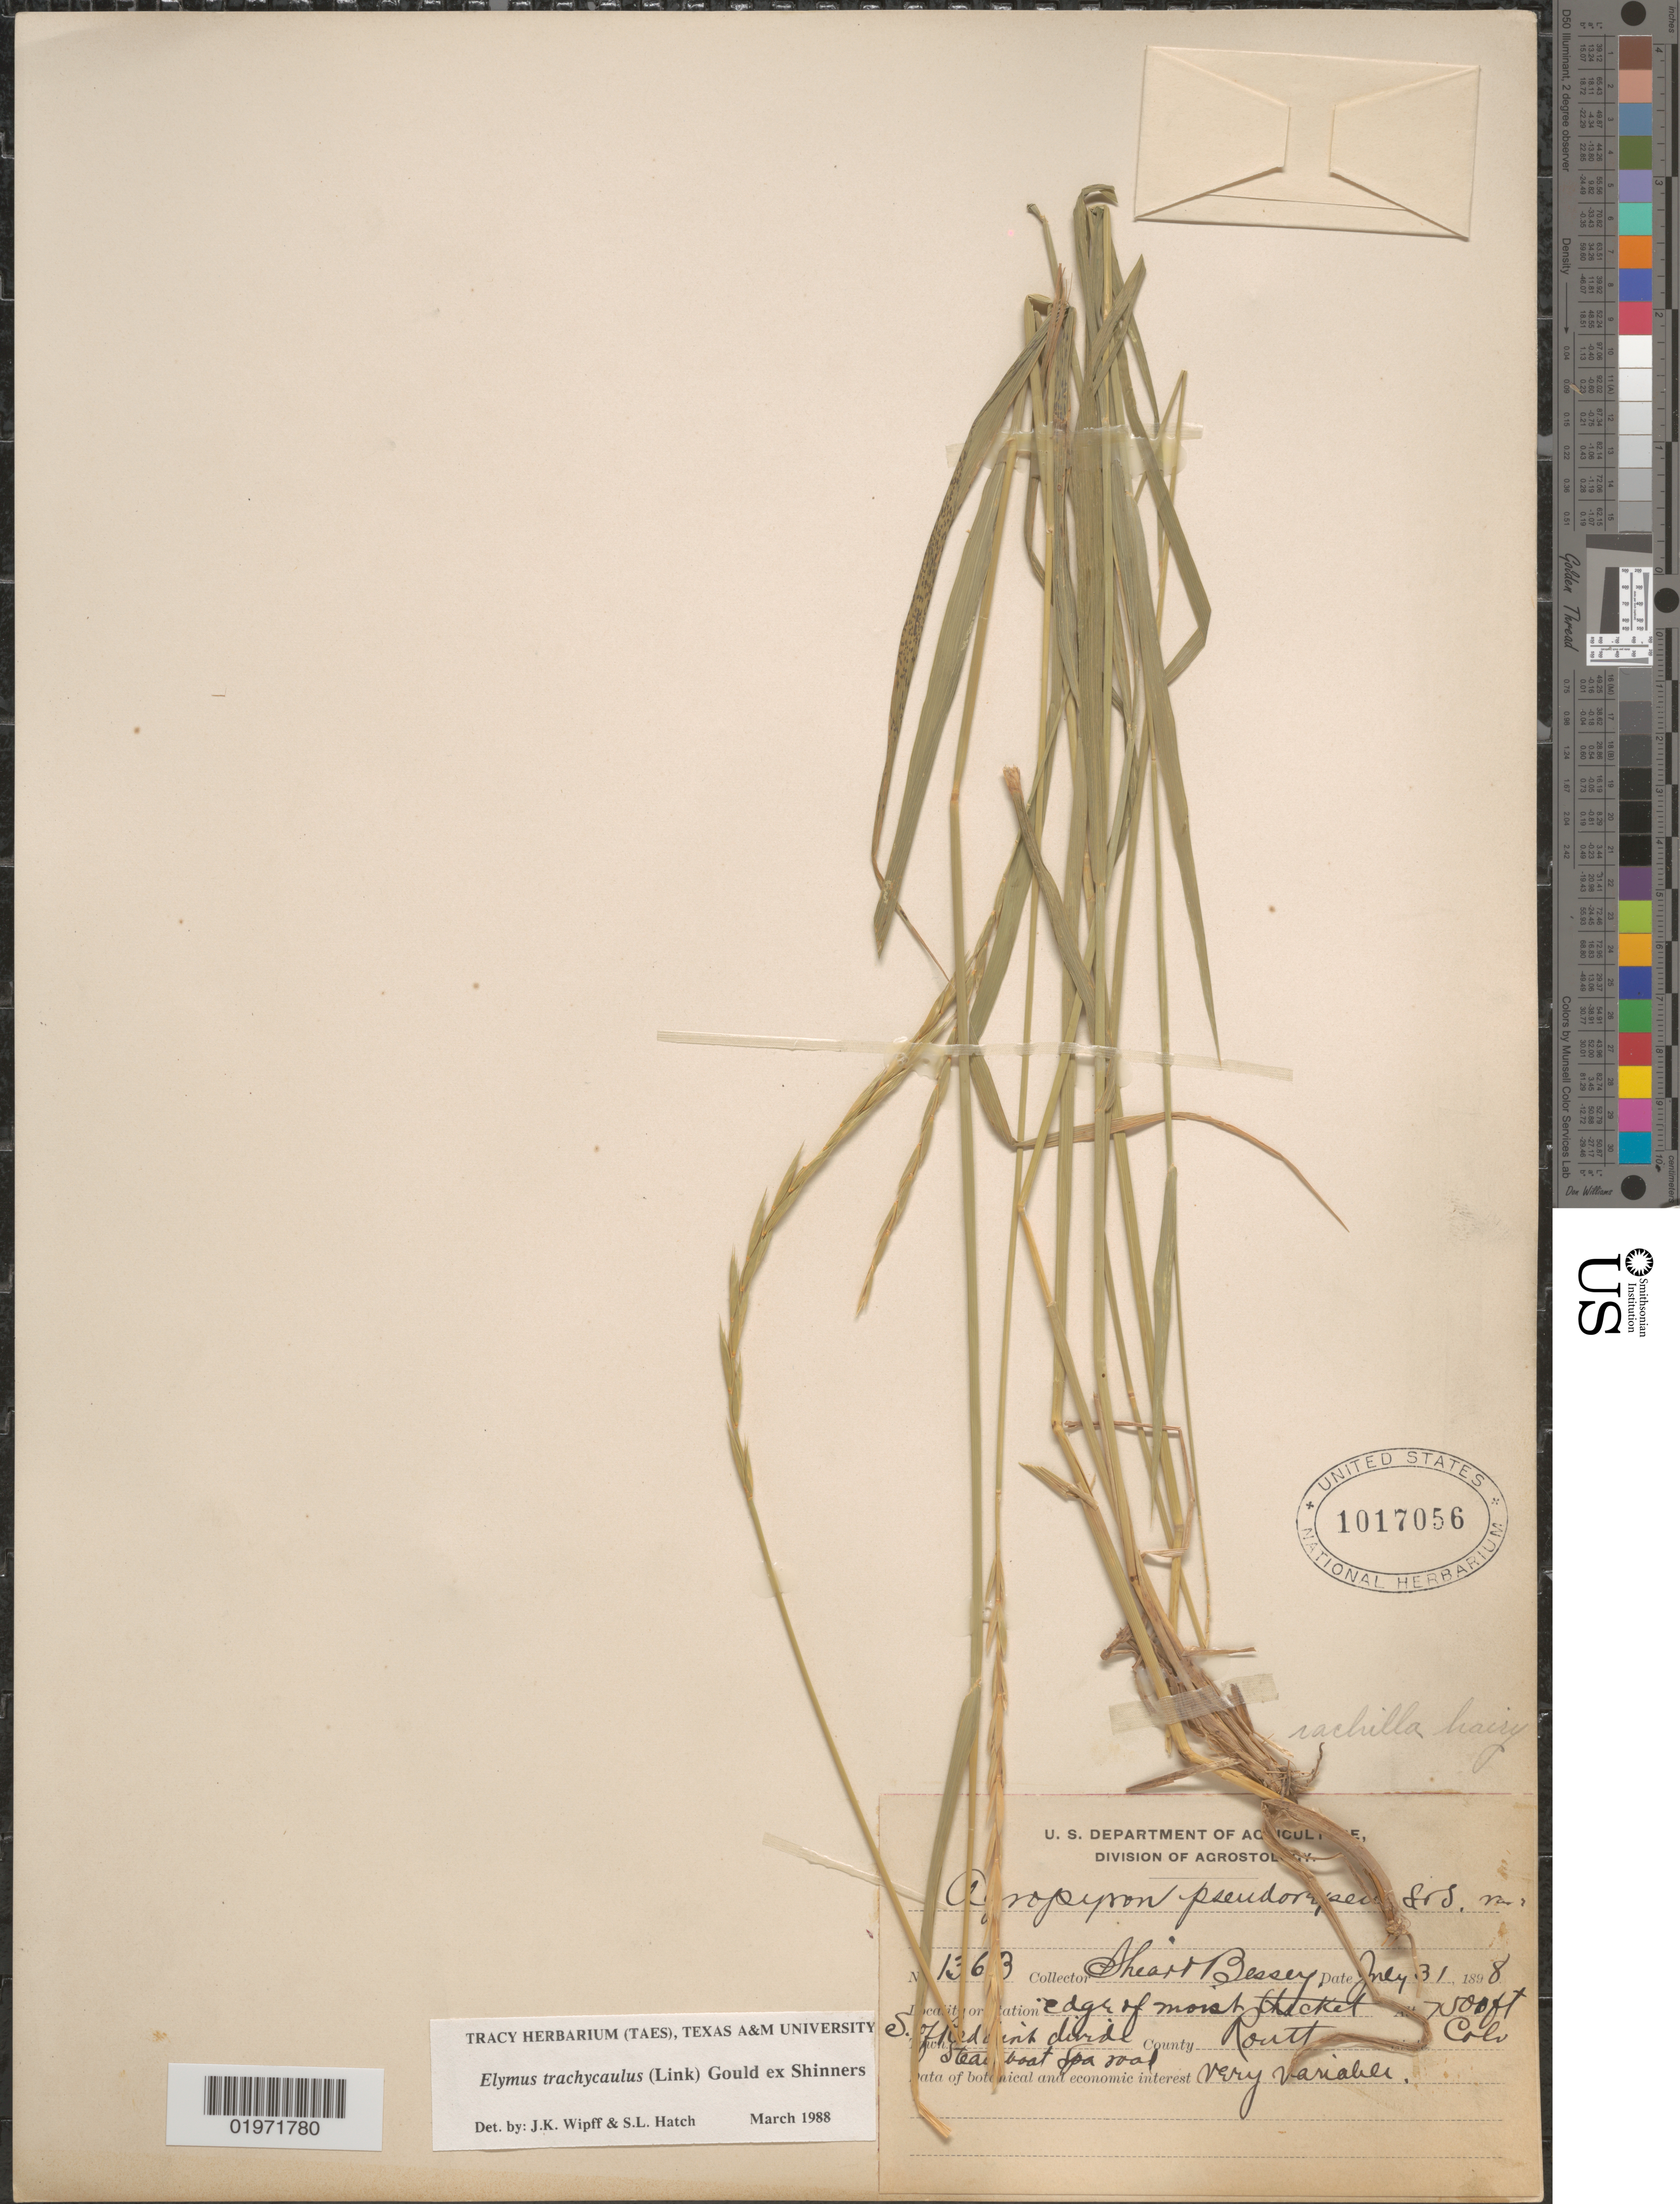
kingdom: Plantae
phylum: Tracheophyta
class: Liliopsida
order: Poales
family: Poaceae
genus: Elymus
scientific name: Elymus trachycaulus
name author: (Link) Gould ex Shinners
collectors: -- Shear & -. Bessey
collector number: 1363*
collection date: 1898-07-31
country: United States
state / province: Colorado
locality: Edge of moist thicket. S. of Red dirt divide, Steamboat Spa road. County Routt.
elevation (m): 2286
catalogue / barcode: US 1017056